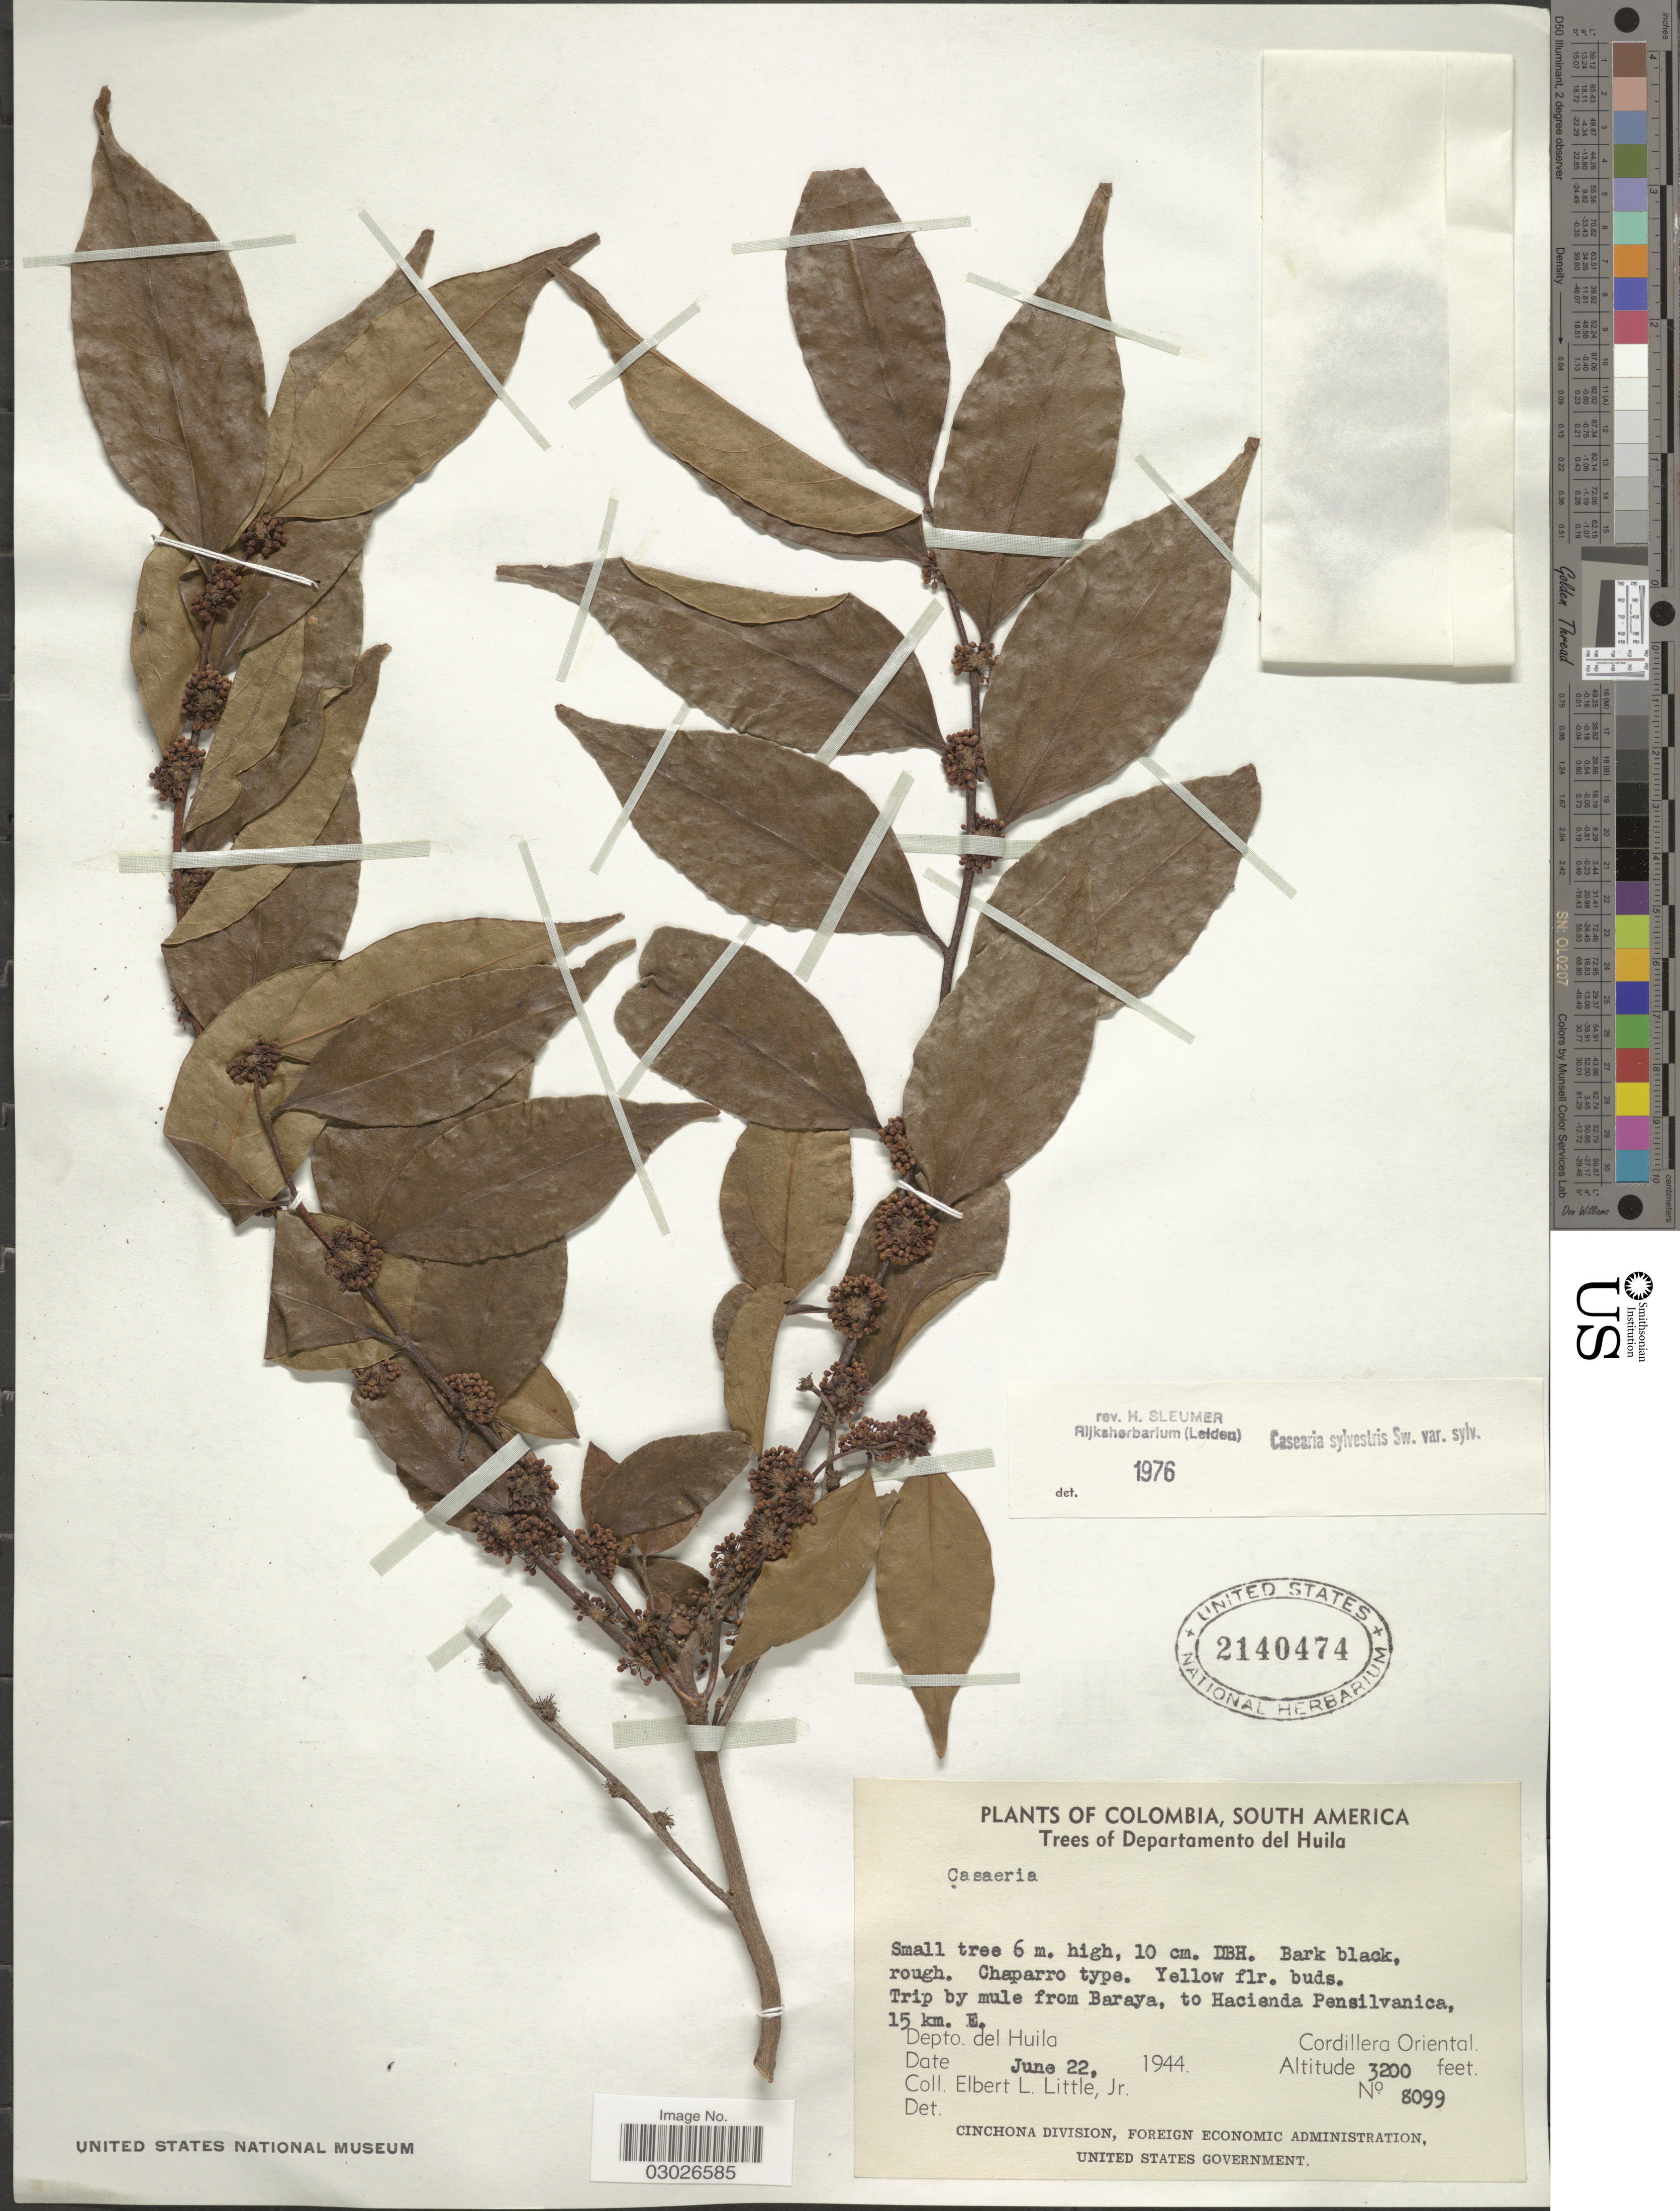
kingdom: Plantae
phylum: Tracheophyta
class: Magnoliopsida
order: Malpighiales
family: Salicaceae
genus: Casearia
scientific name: Casearia sylvestris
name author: Sw.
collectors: E. L. Little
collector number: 8099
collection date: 1944-06-22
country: Colombia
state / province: Huila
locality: Depto. del Huila, Cordillera Oriental, Trip by mule from Baraya, to Hacienda Pensilvanica, 15 km. E.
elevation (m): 975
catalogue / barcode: US 2140474